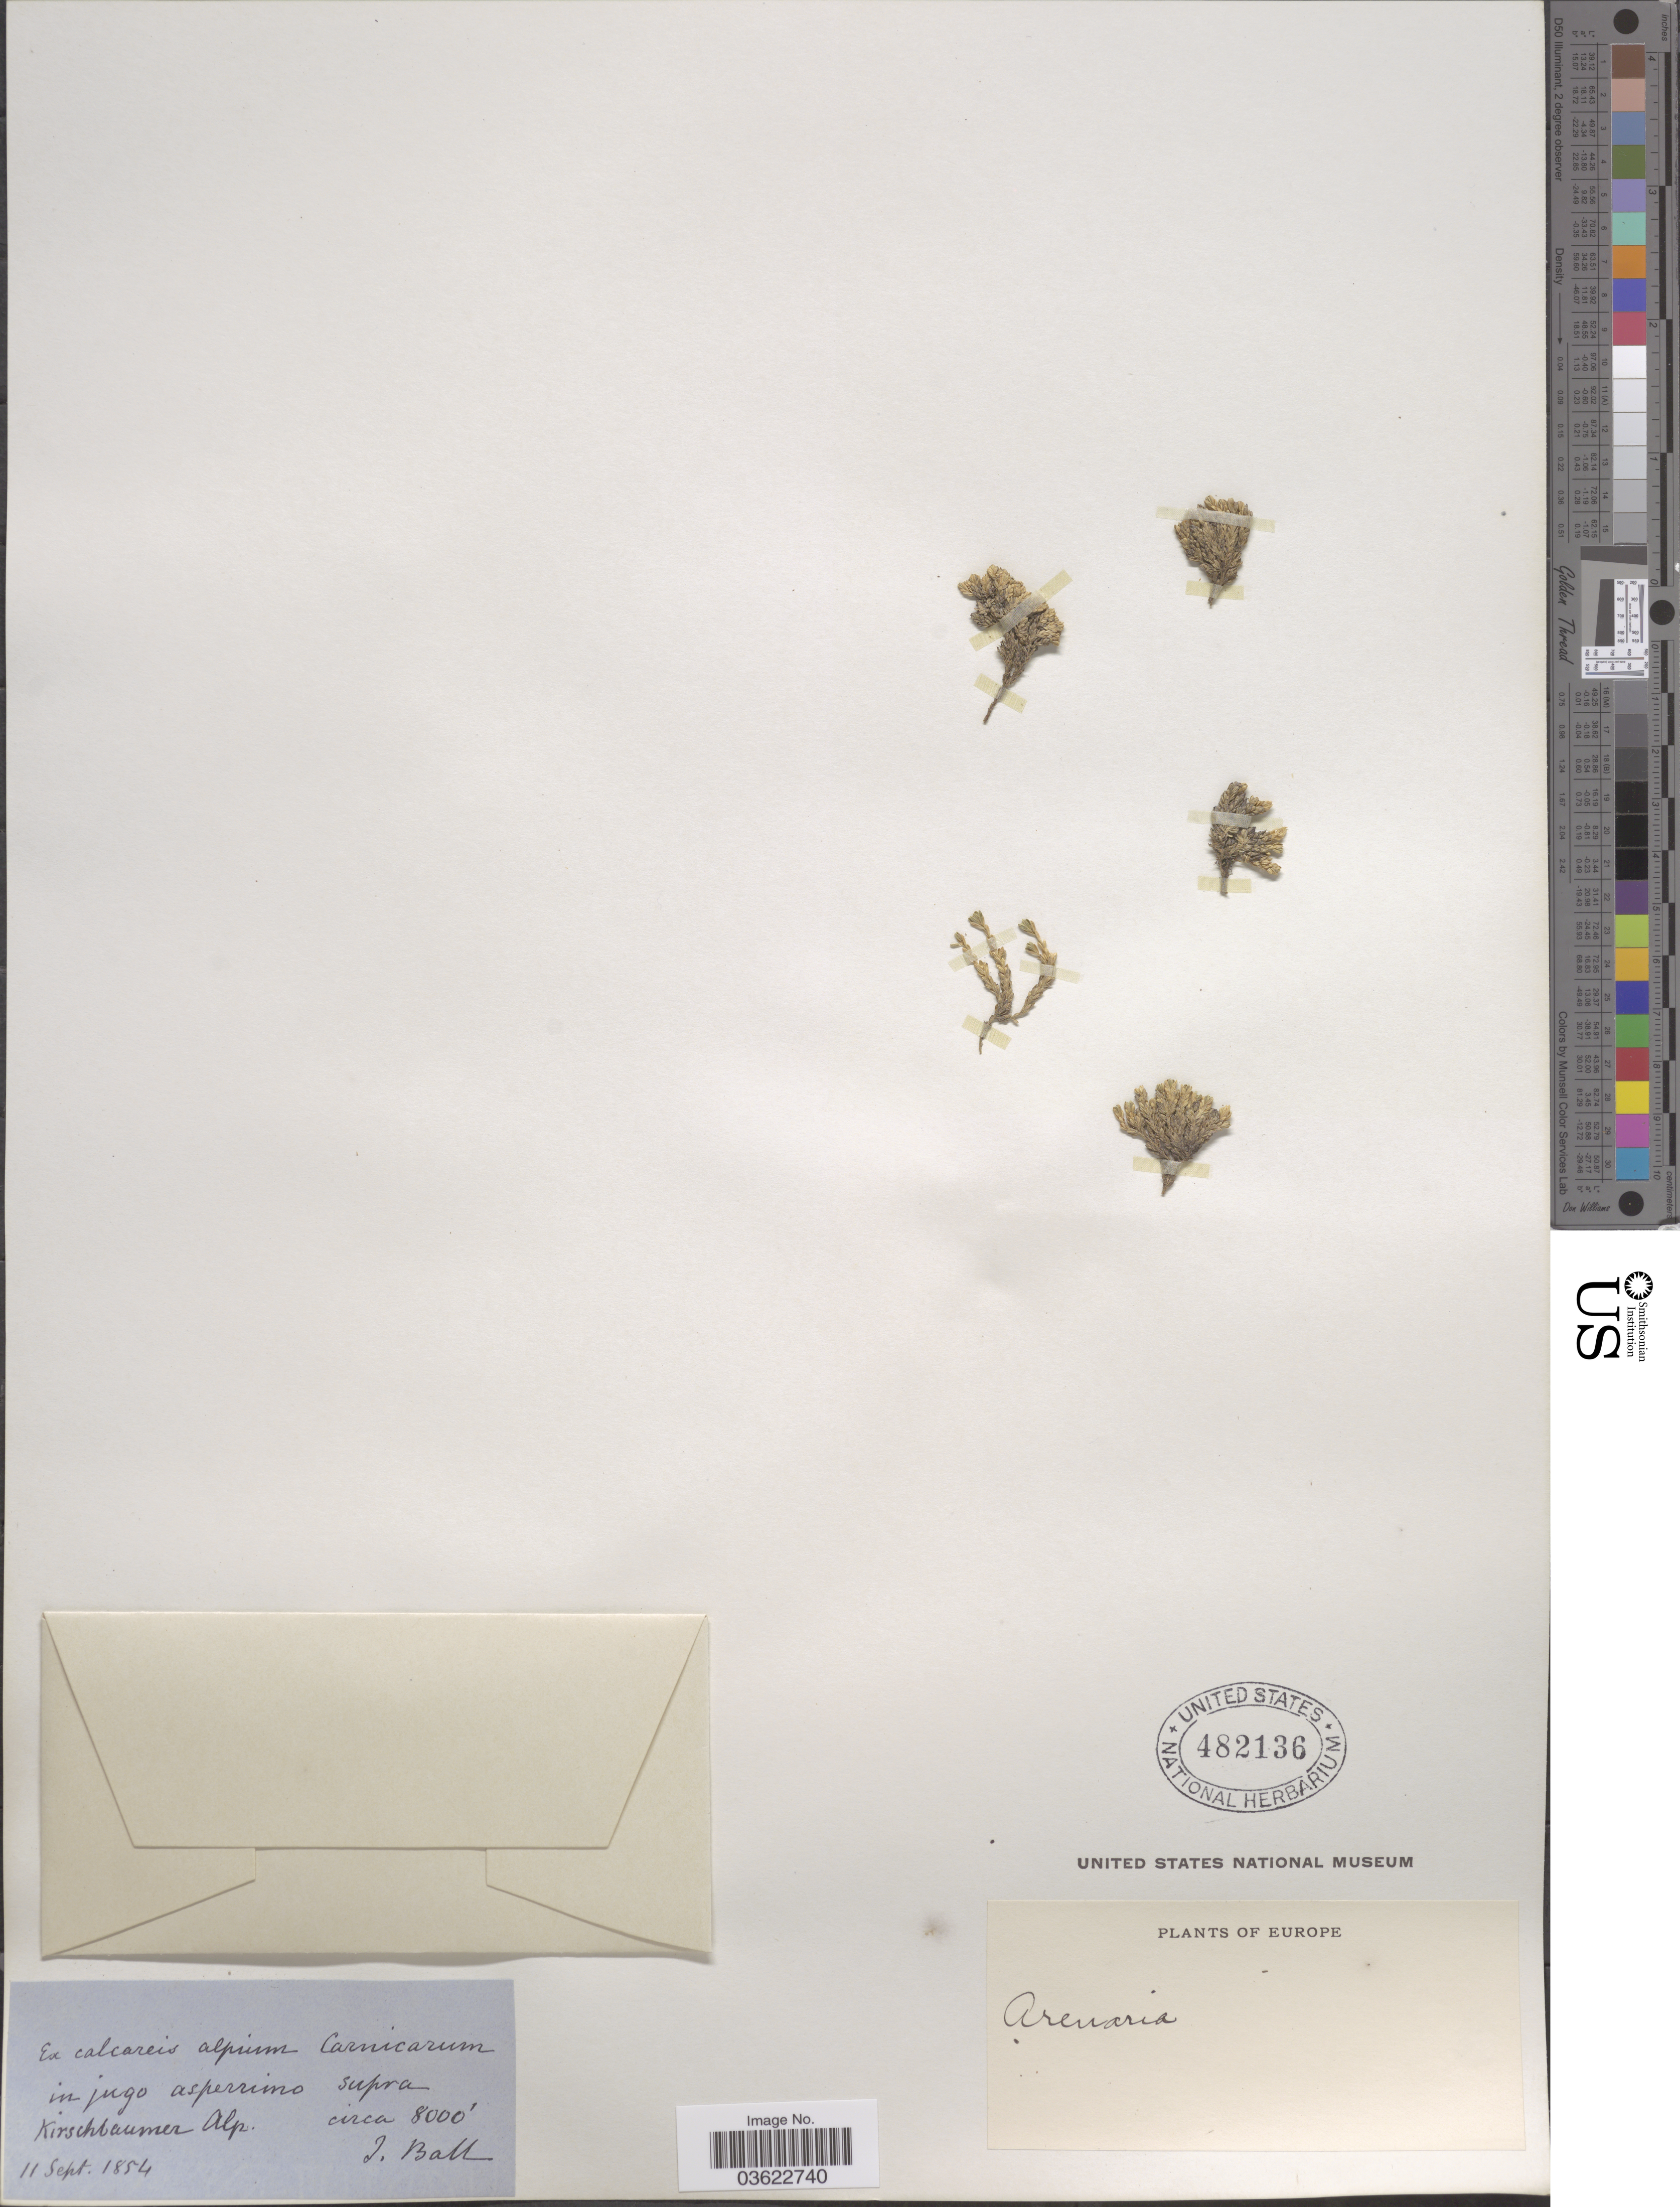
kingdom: Plantae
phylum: Tracheophyta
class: Magnoliopsida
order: Caryophyllales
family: Caryophyllaceae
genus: Arenaria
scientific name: Arenaria sp.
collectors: J. Ball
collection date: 1954-09-11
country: Austria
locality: Ex calcareis alpium Carnicarum in jugo asperrimo supra Kerschbaumer Alp. Europe.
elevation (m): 2438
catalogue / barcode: US 482136